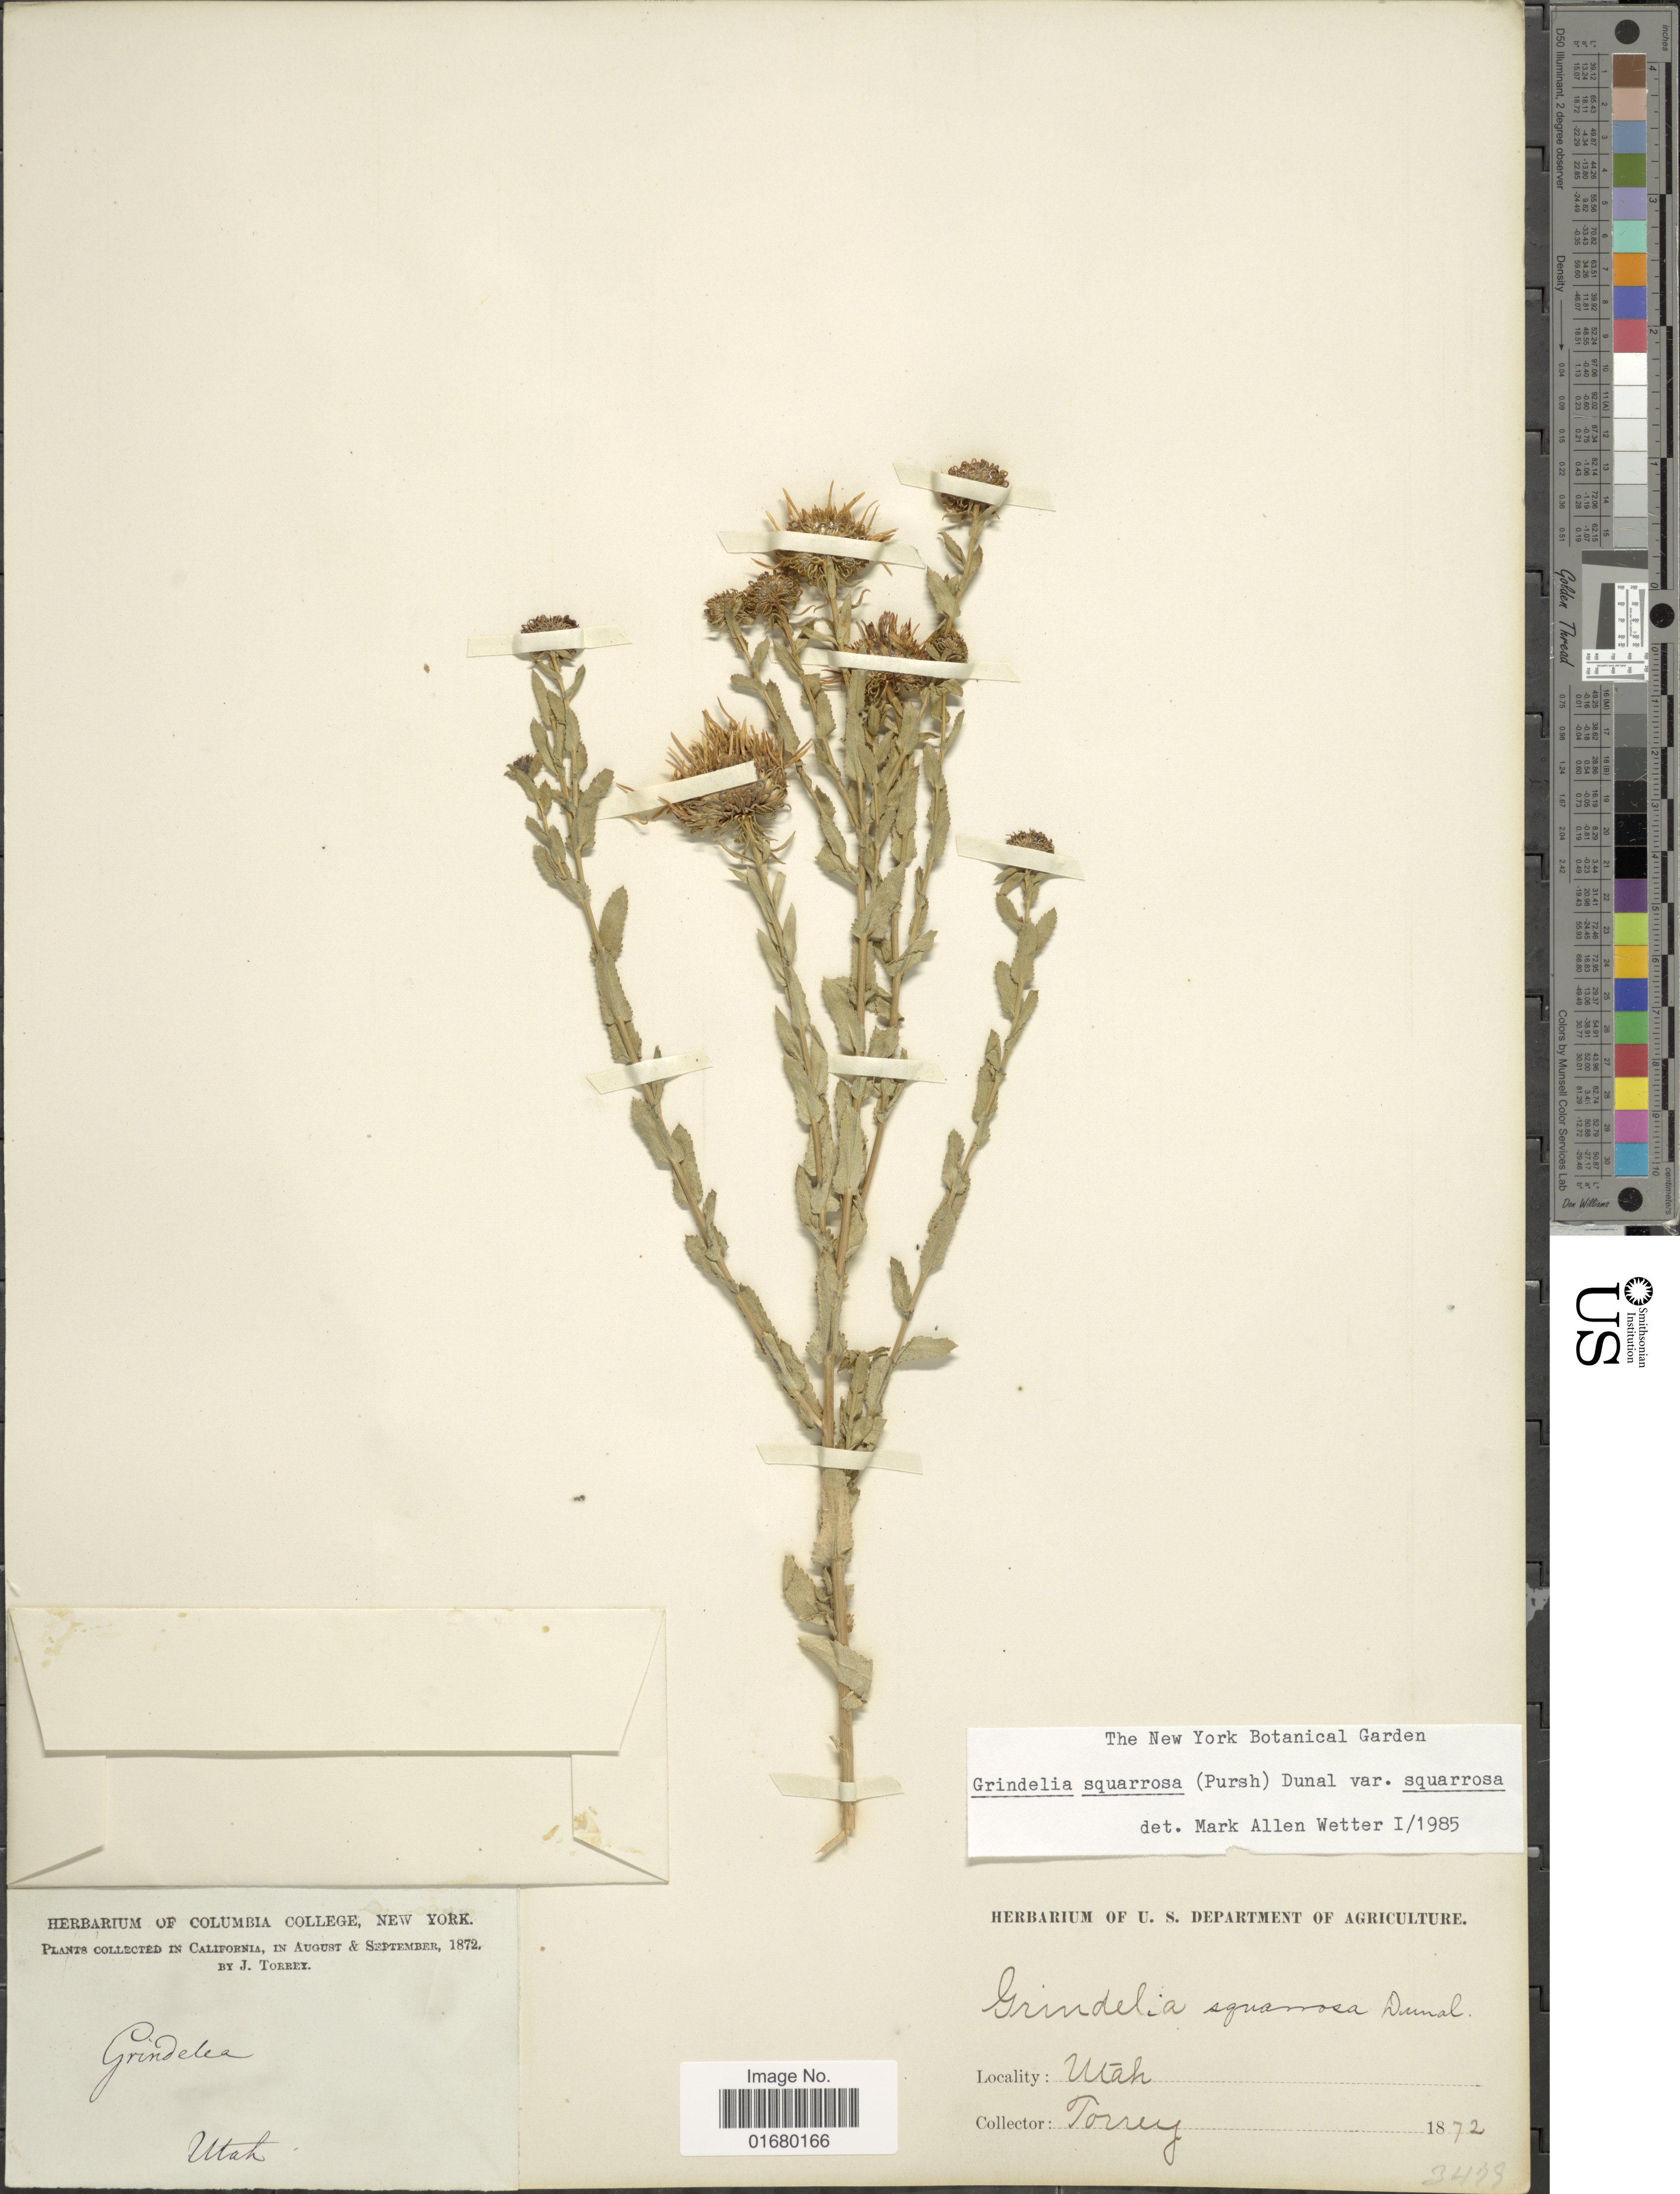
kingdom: Plantae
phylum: Tracheophyta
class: Magnoliopsida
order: Asterales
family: Asteraceae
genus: Grindelia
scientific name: Grindelia squarrosa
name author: (Pursh) Dunal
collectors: J. Torrey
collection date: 1872-08/1872-09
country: United States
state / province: Utah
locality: Utah.